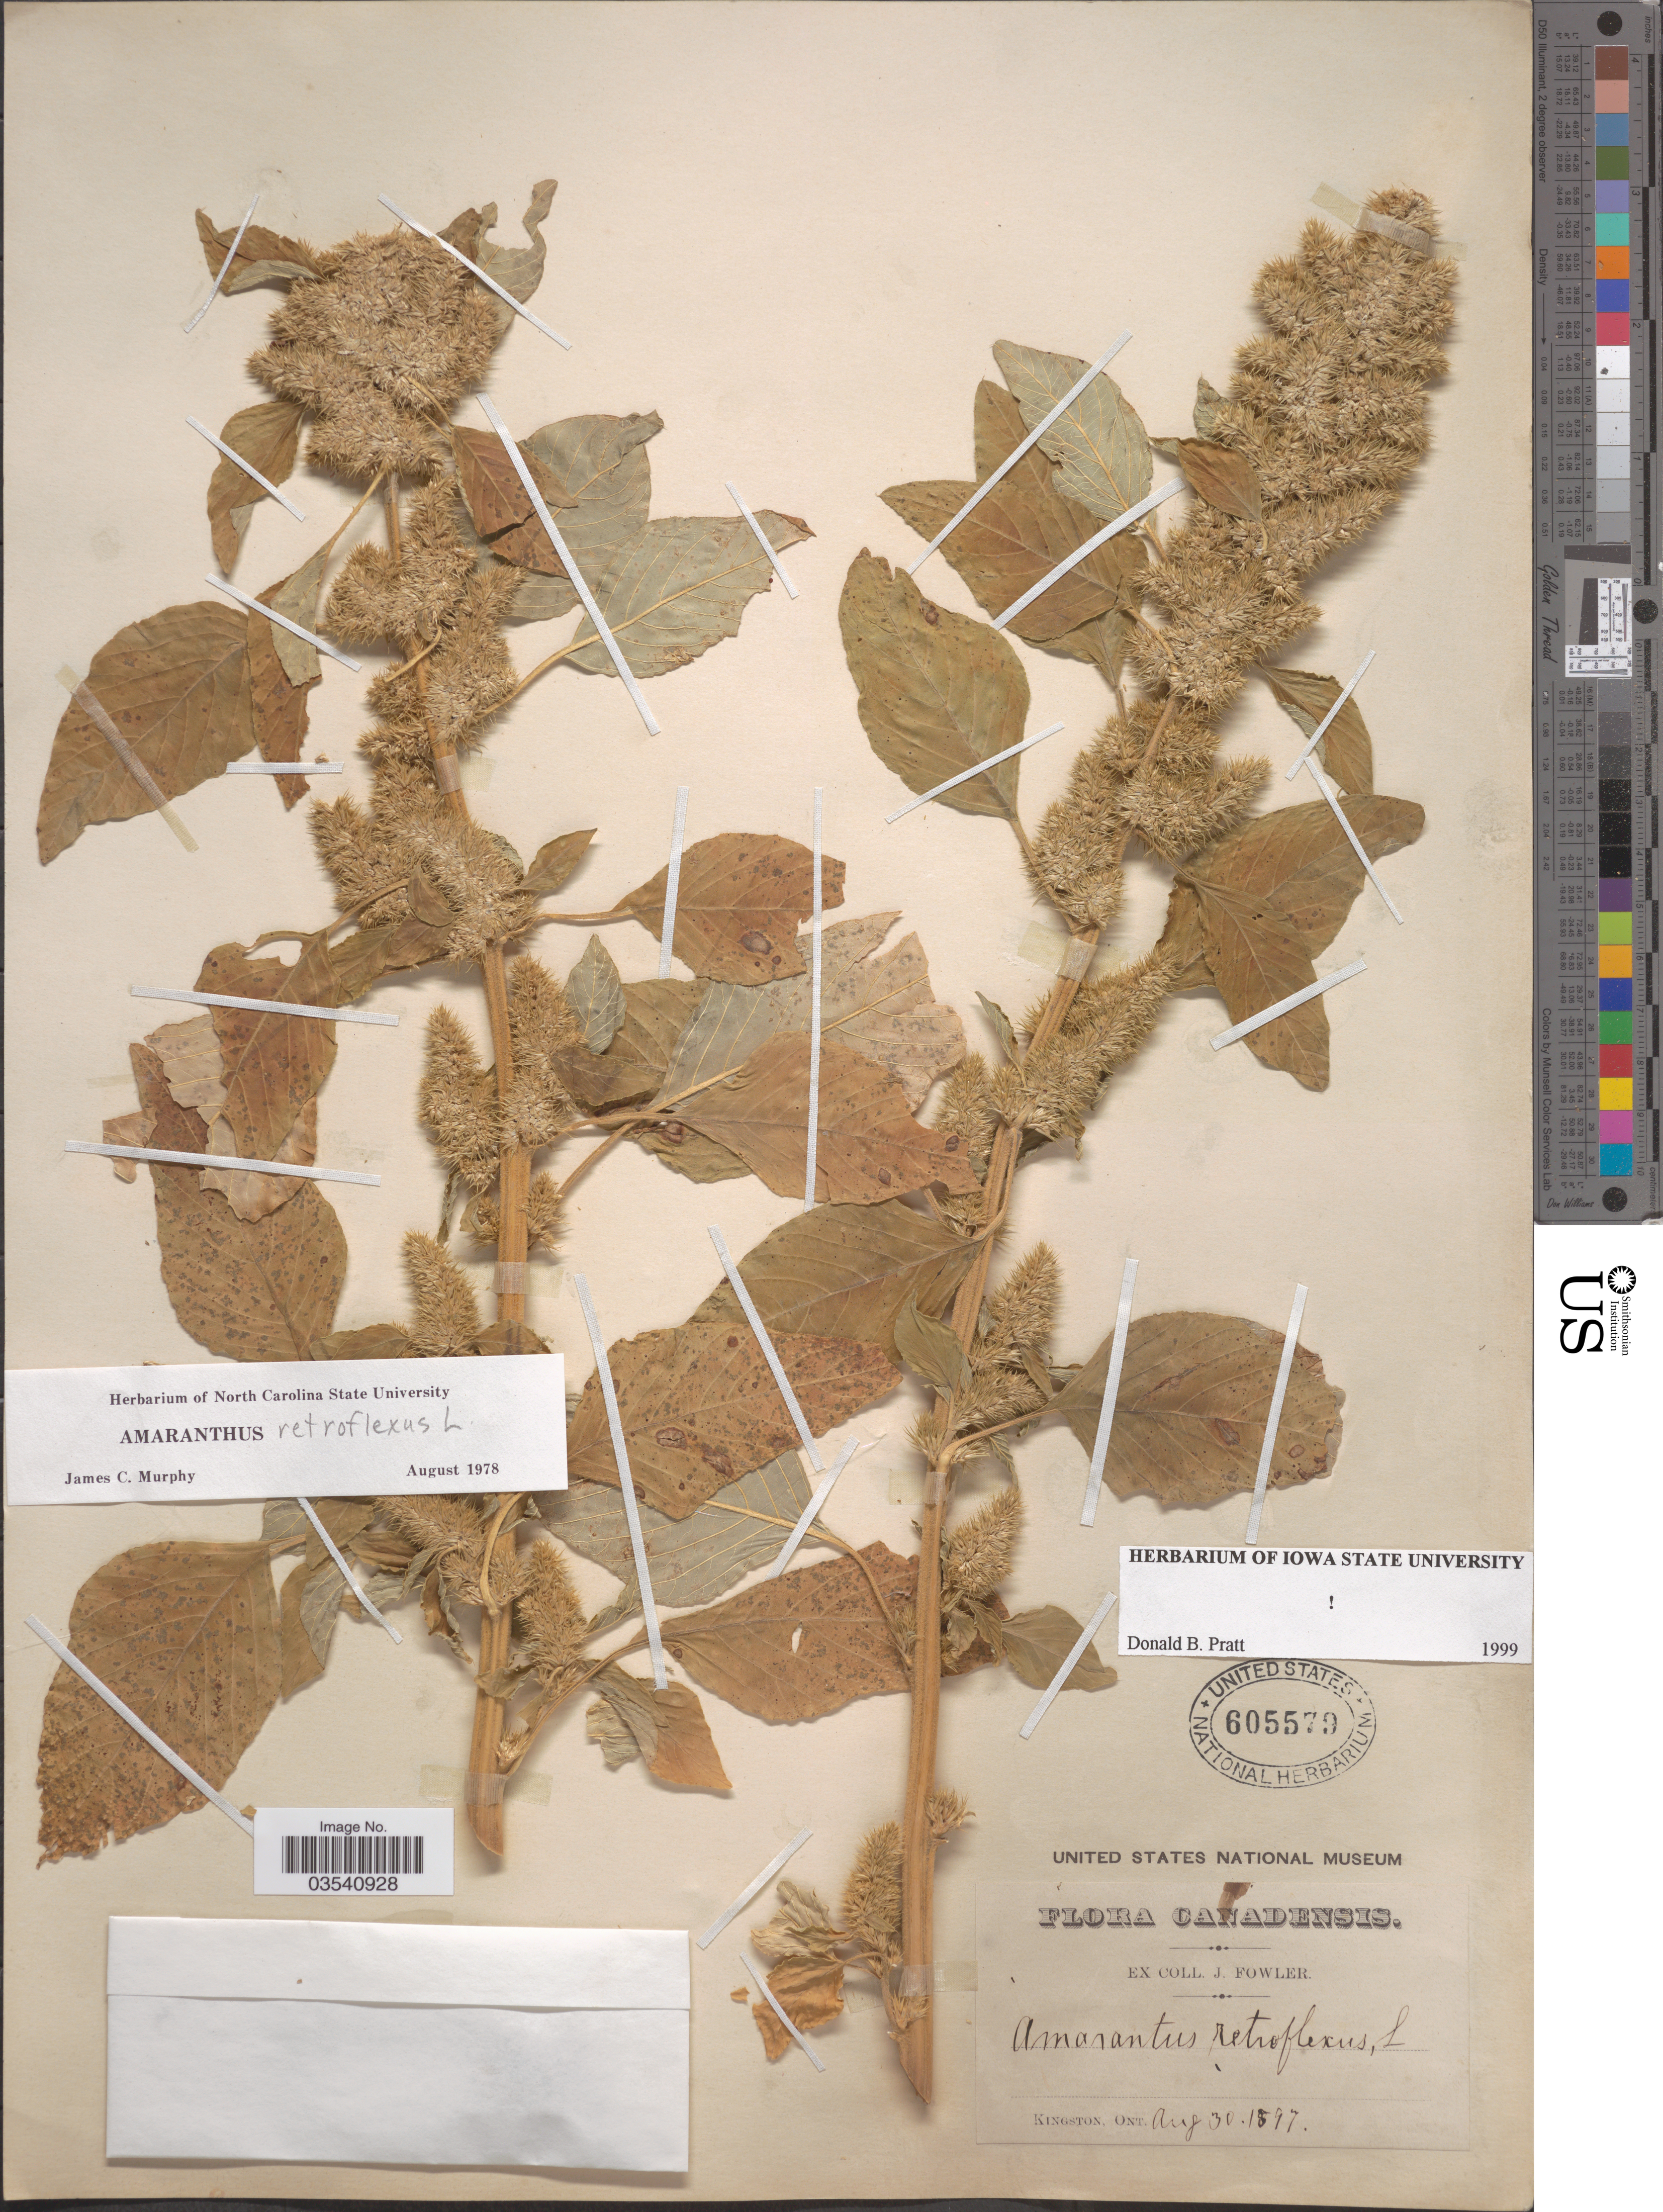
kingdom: Plantae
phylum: Tracheophyta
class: Magnoliopsida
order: Caryophyllales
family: Amaranthaceae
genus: Amaranthus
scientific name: Amaranthus retroflexus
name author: L.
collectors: J. Fowler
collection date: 1897-08-30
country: Canada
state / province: Ontario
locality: Kingston.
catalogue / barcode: US 605579